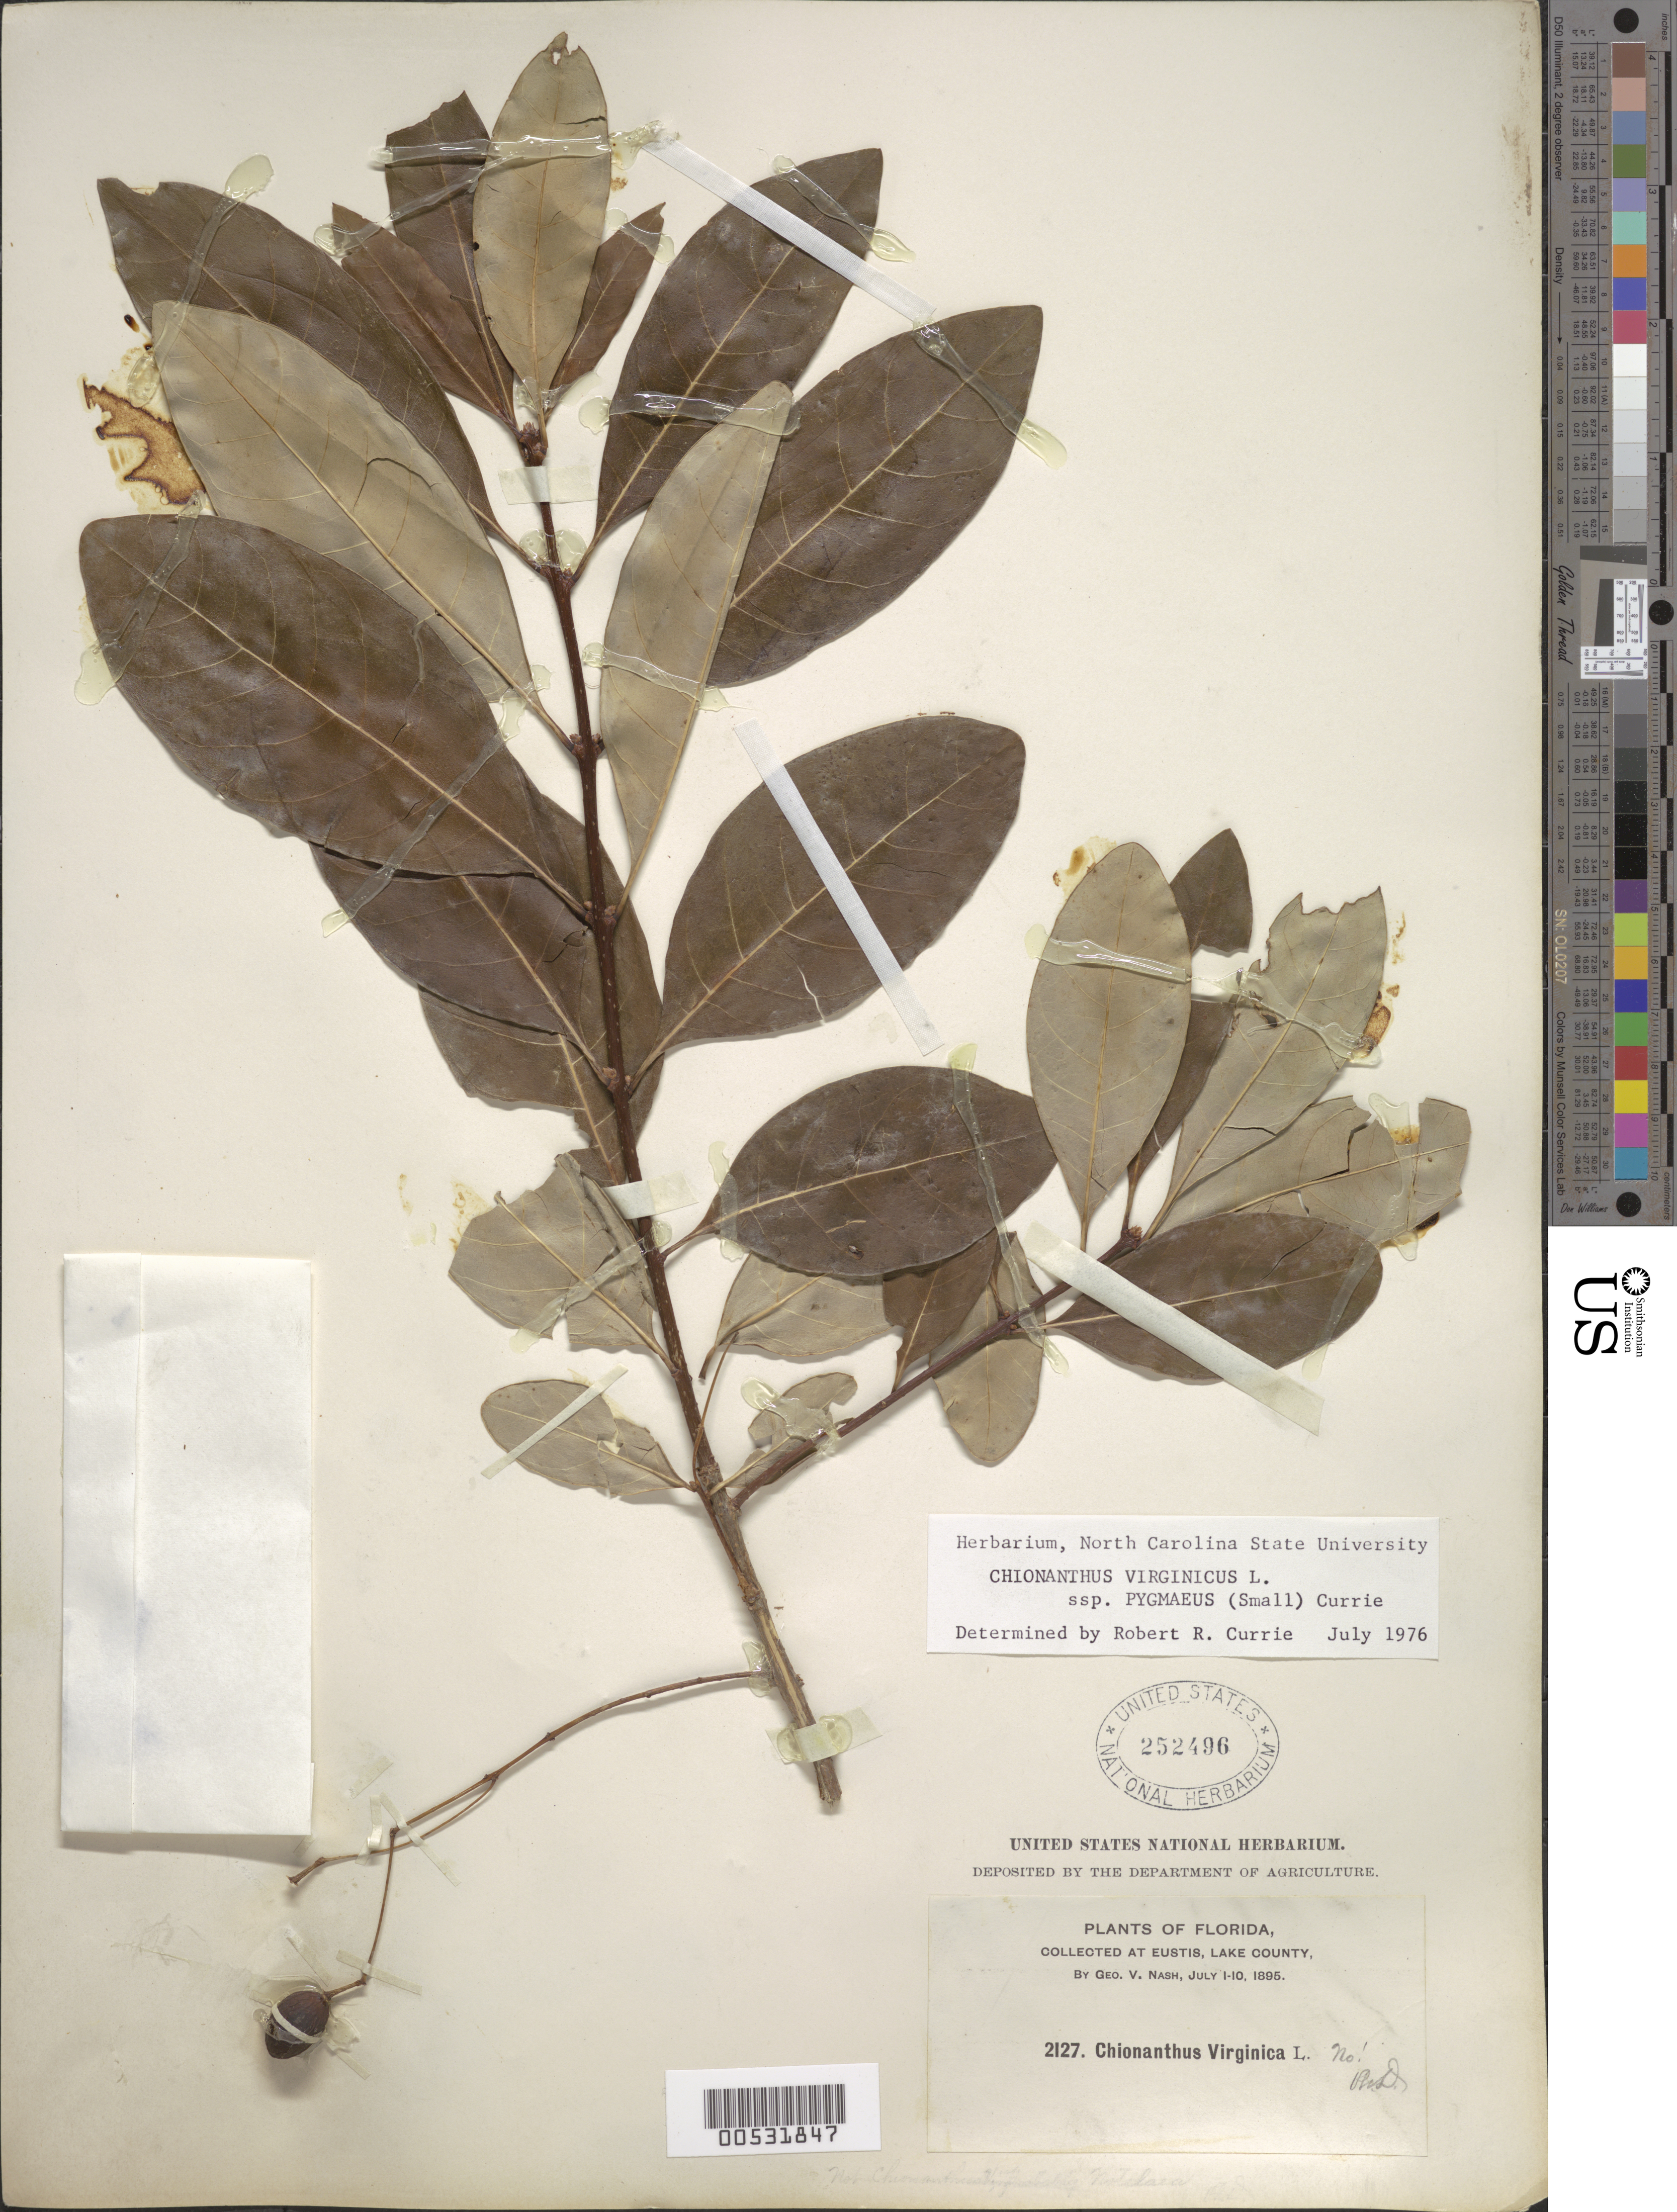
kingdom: Plantae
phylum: Tracheophyta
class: Magnoliopsida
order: Lamiales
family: Oleaceae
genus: Chionanthus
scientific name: Chionanthus pygmaeus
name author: (Small) Cürrie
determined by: Currie, R. R.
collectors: G. V. Nash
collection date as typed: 01 Jul 1895 to 10 Jul 1895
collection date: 1895-07-01/1895-07-10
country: United States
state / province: Florida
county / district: Lake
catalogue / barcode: US 252496